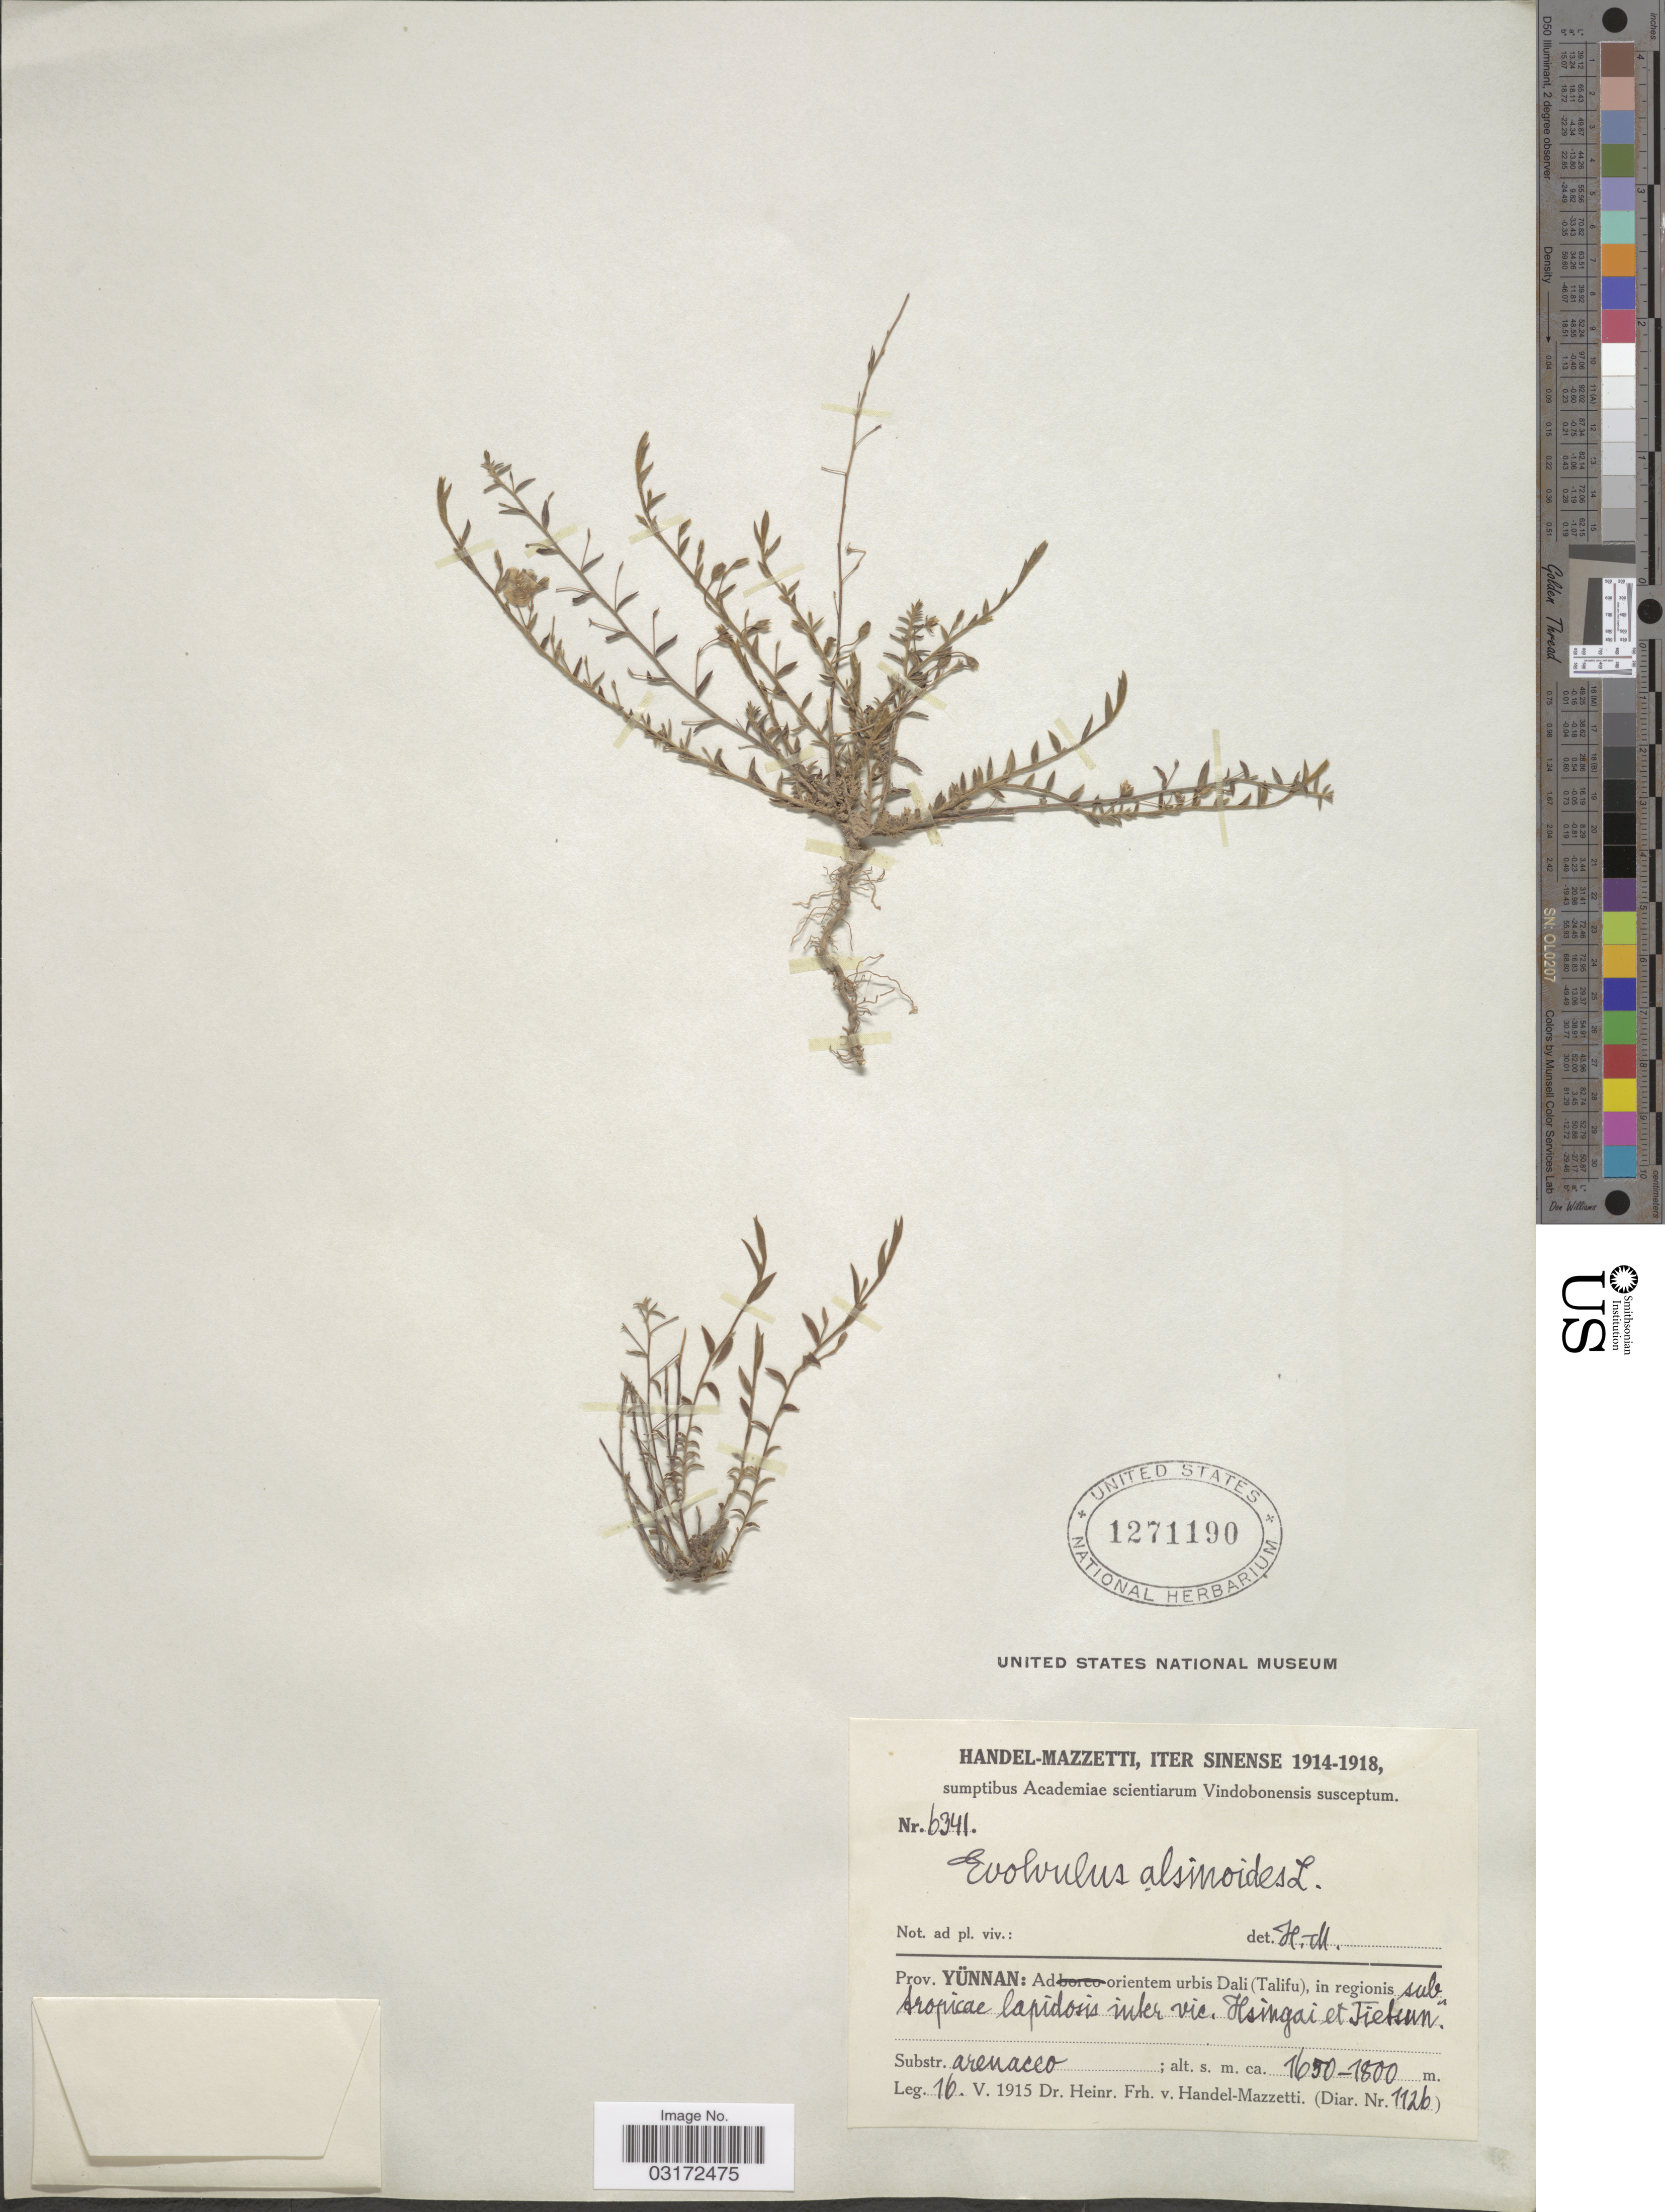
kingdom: Plantae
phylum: Tracheophyta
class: Magnoliopsida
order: Solanales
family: Convolvulaceae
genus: Evolvulus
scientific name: Evolvulus alsinoides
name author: (L.) L.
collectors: H. Handel-Mazzetti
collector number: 6341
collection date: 1915-05-16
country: China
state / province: Yunnan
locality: Ad orientem urbis Dali (Talifu), in regionis subtropicae lapidosis inter vic. Hsingai et Tietsun [interpreted].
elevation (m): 1650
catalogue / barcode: US 1271190